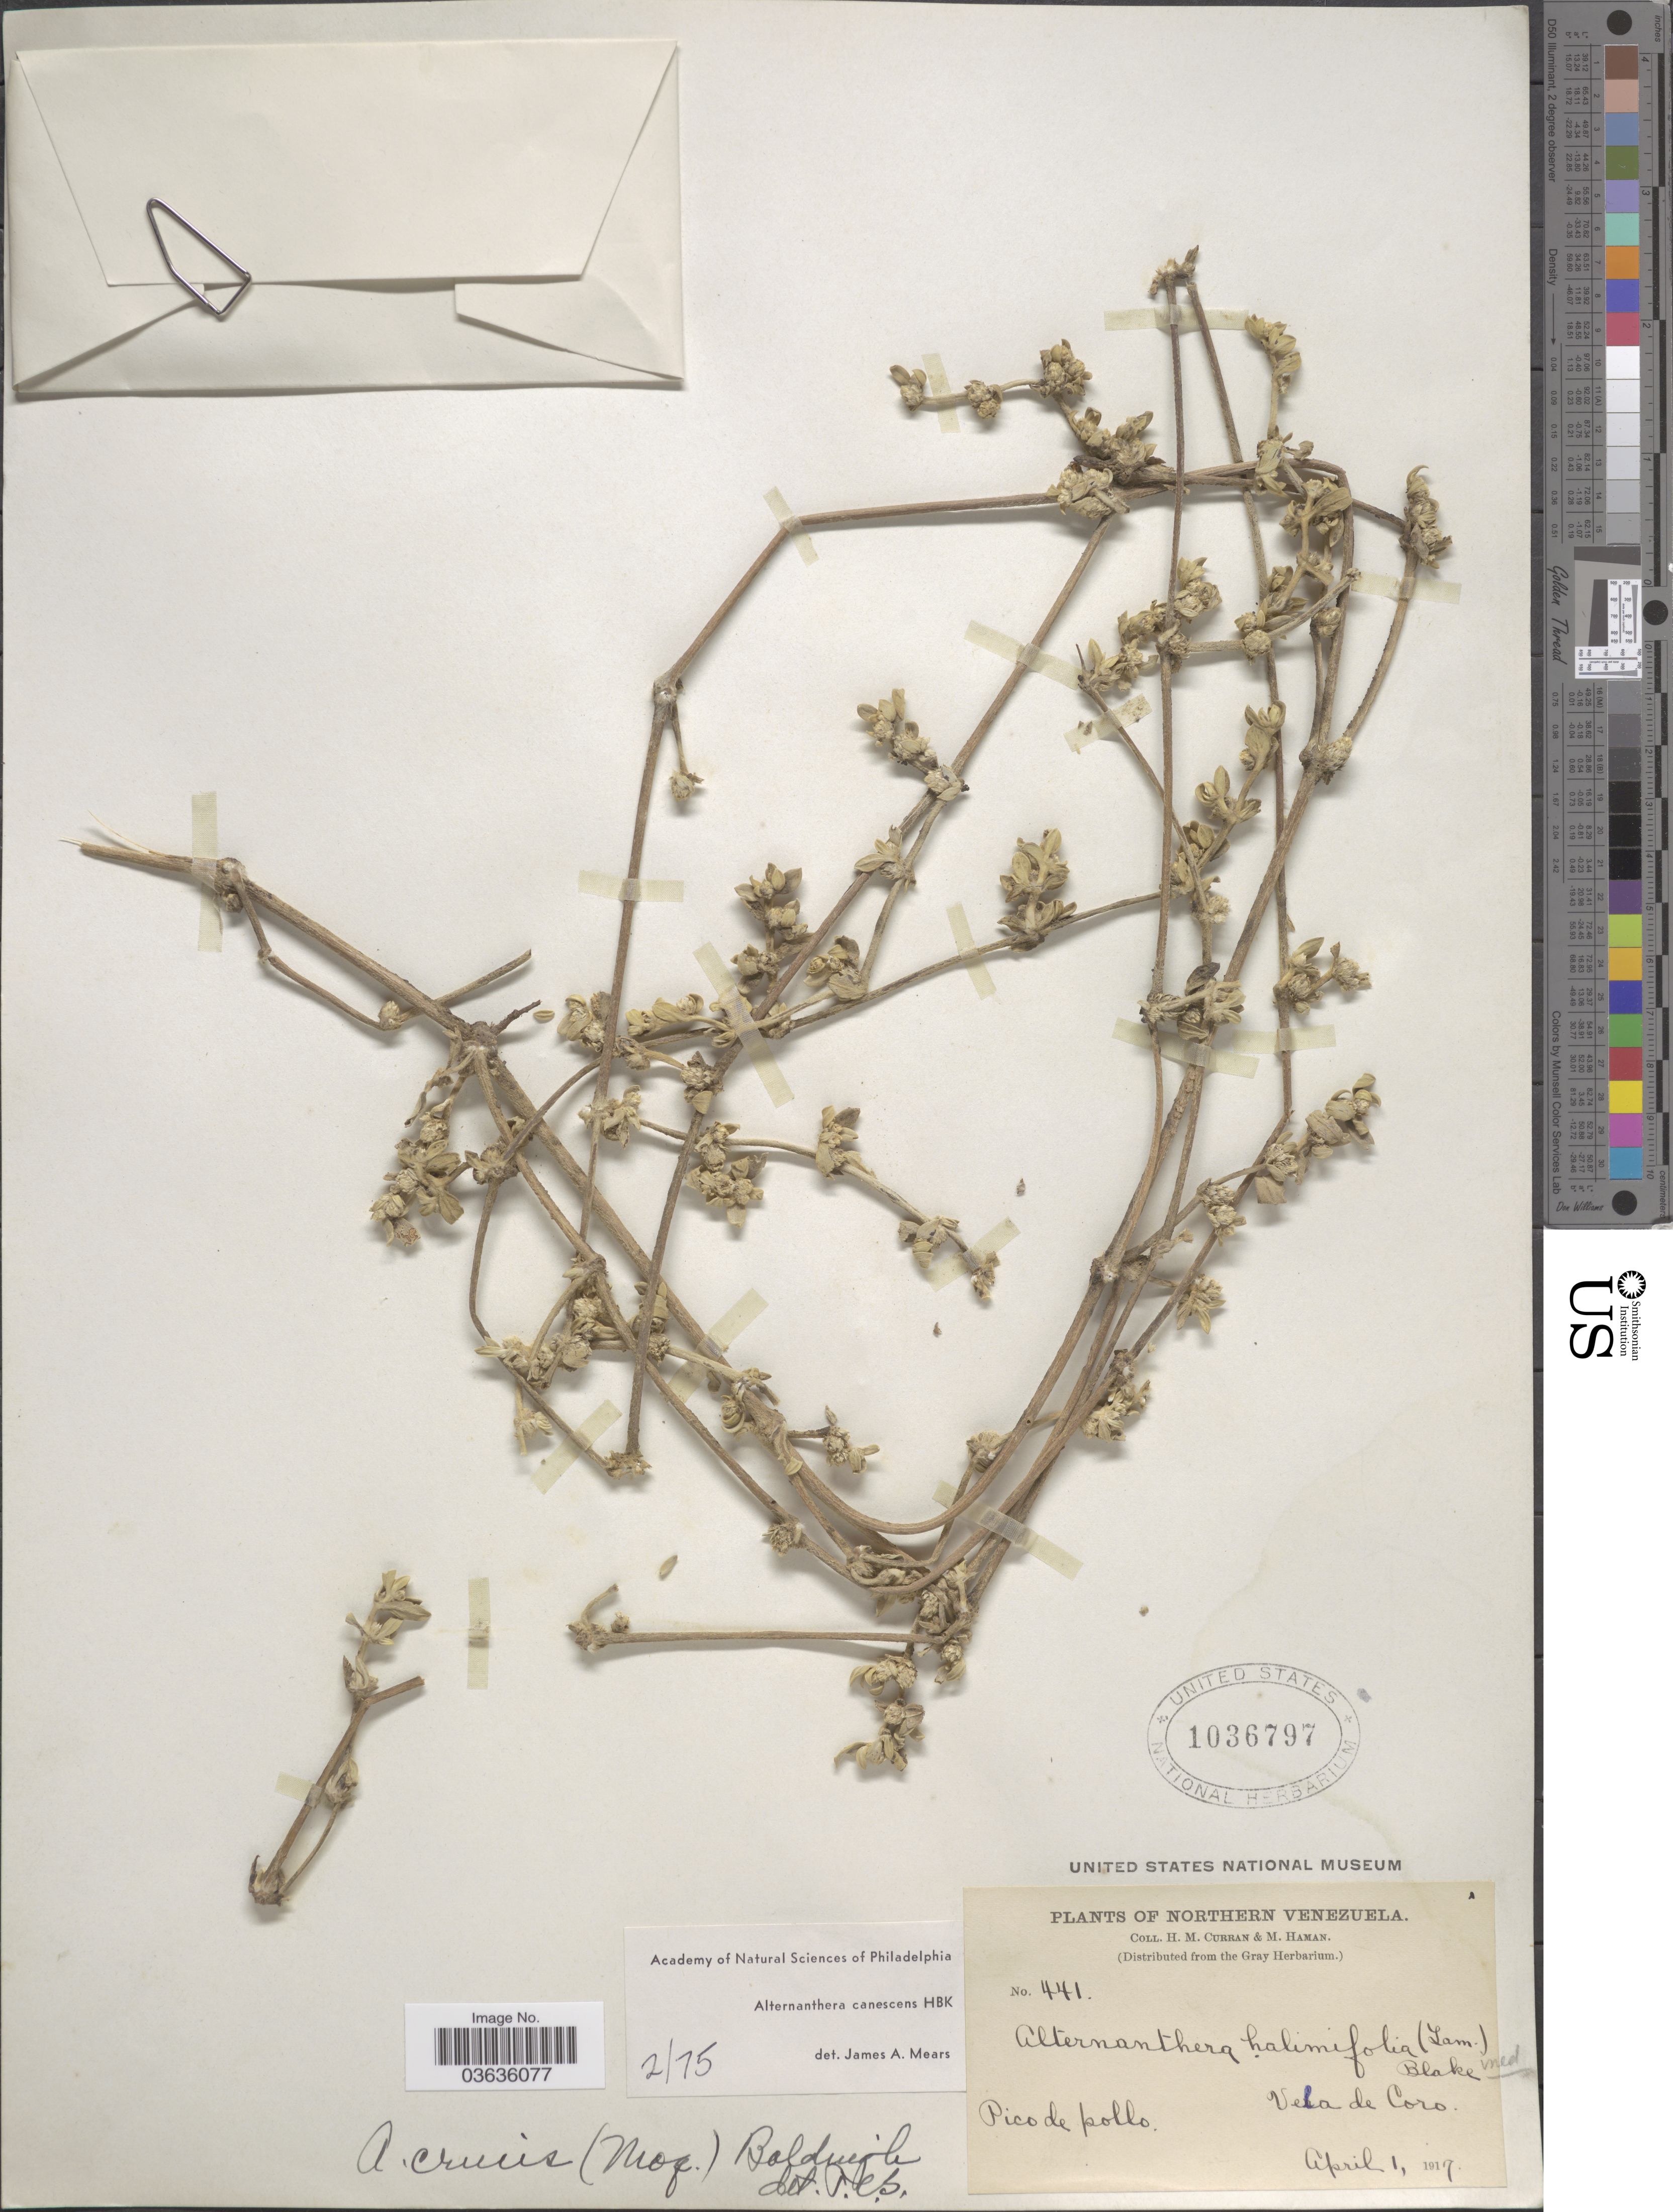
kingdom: Plantae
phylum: Tracheophyta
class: Magnoliopsida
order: Caryophyllales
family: Amaranthaceae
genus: Alternanthera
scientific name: Alternanthera canescens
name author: Kunth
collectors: H. M. Curran & M. Haman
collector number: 441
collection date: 1917-04-01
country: Venezuela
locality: Northern Venezuela. Vela de Coro. Pico de pollo.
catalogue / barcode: US 1036797